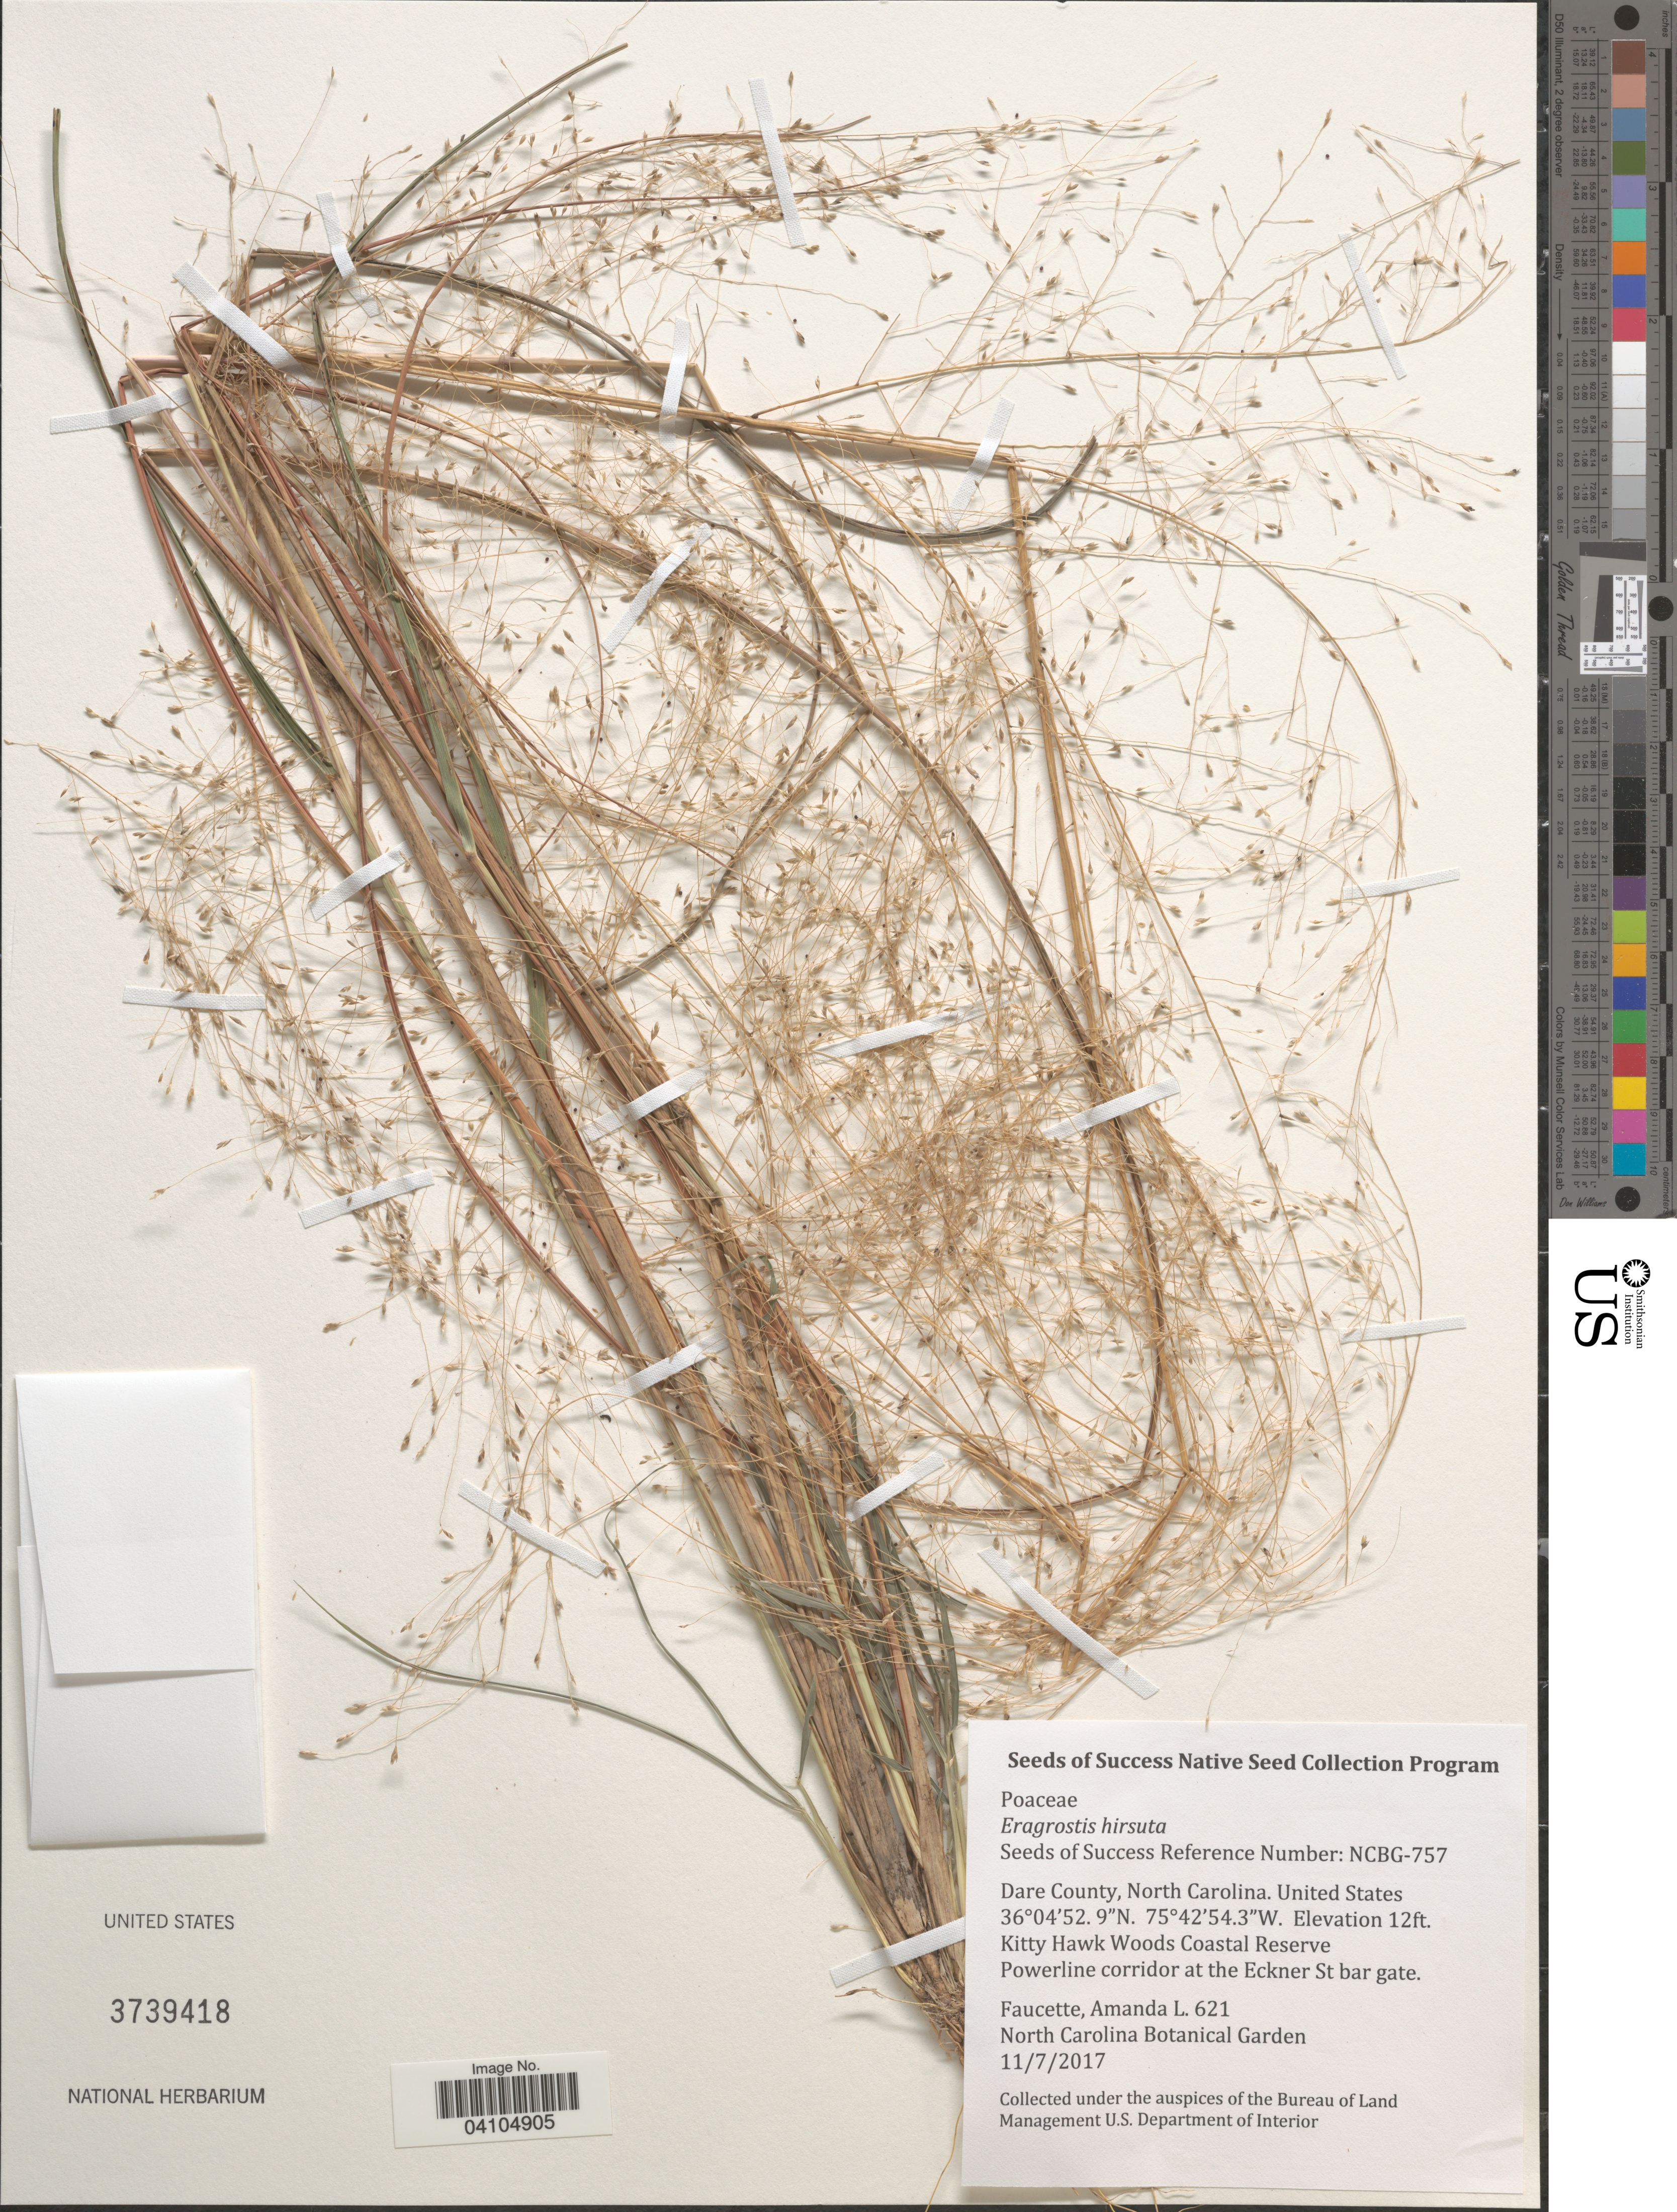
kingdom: Plantae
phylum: Tracheophyta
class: Liliopsida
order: Poales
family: Poaceae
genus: Eragrostis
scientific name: Eragrostis sp.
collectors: A. Faucette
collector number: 621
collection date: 2017-07-11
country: United States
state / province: North Carolina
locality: Dare County. Kitty Hawk Woods Coastal Reserve Powerline corridor at the Eckner St bar gate.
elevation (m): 4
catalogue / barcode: US 3739418